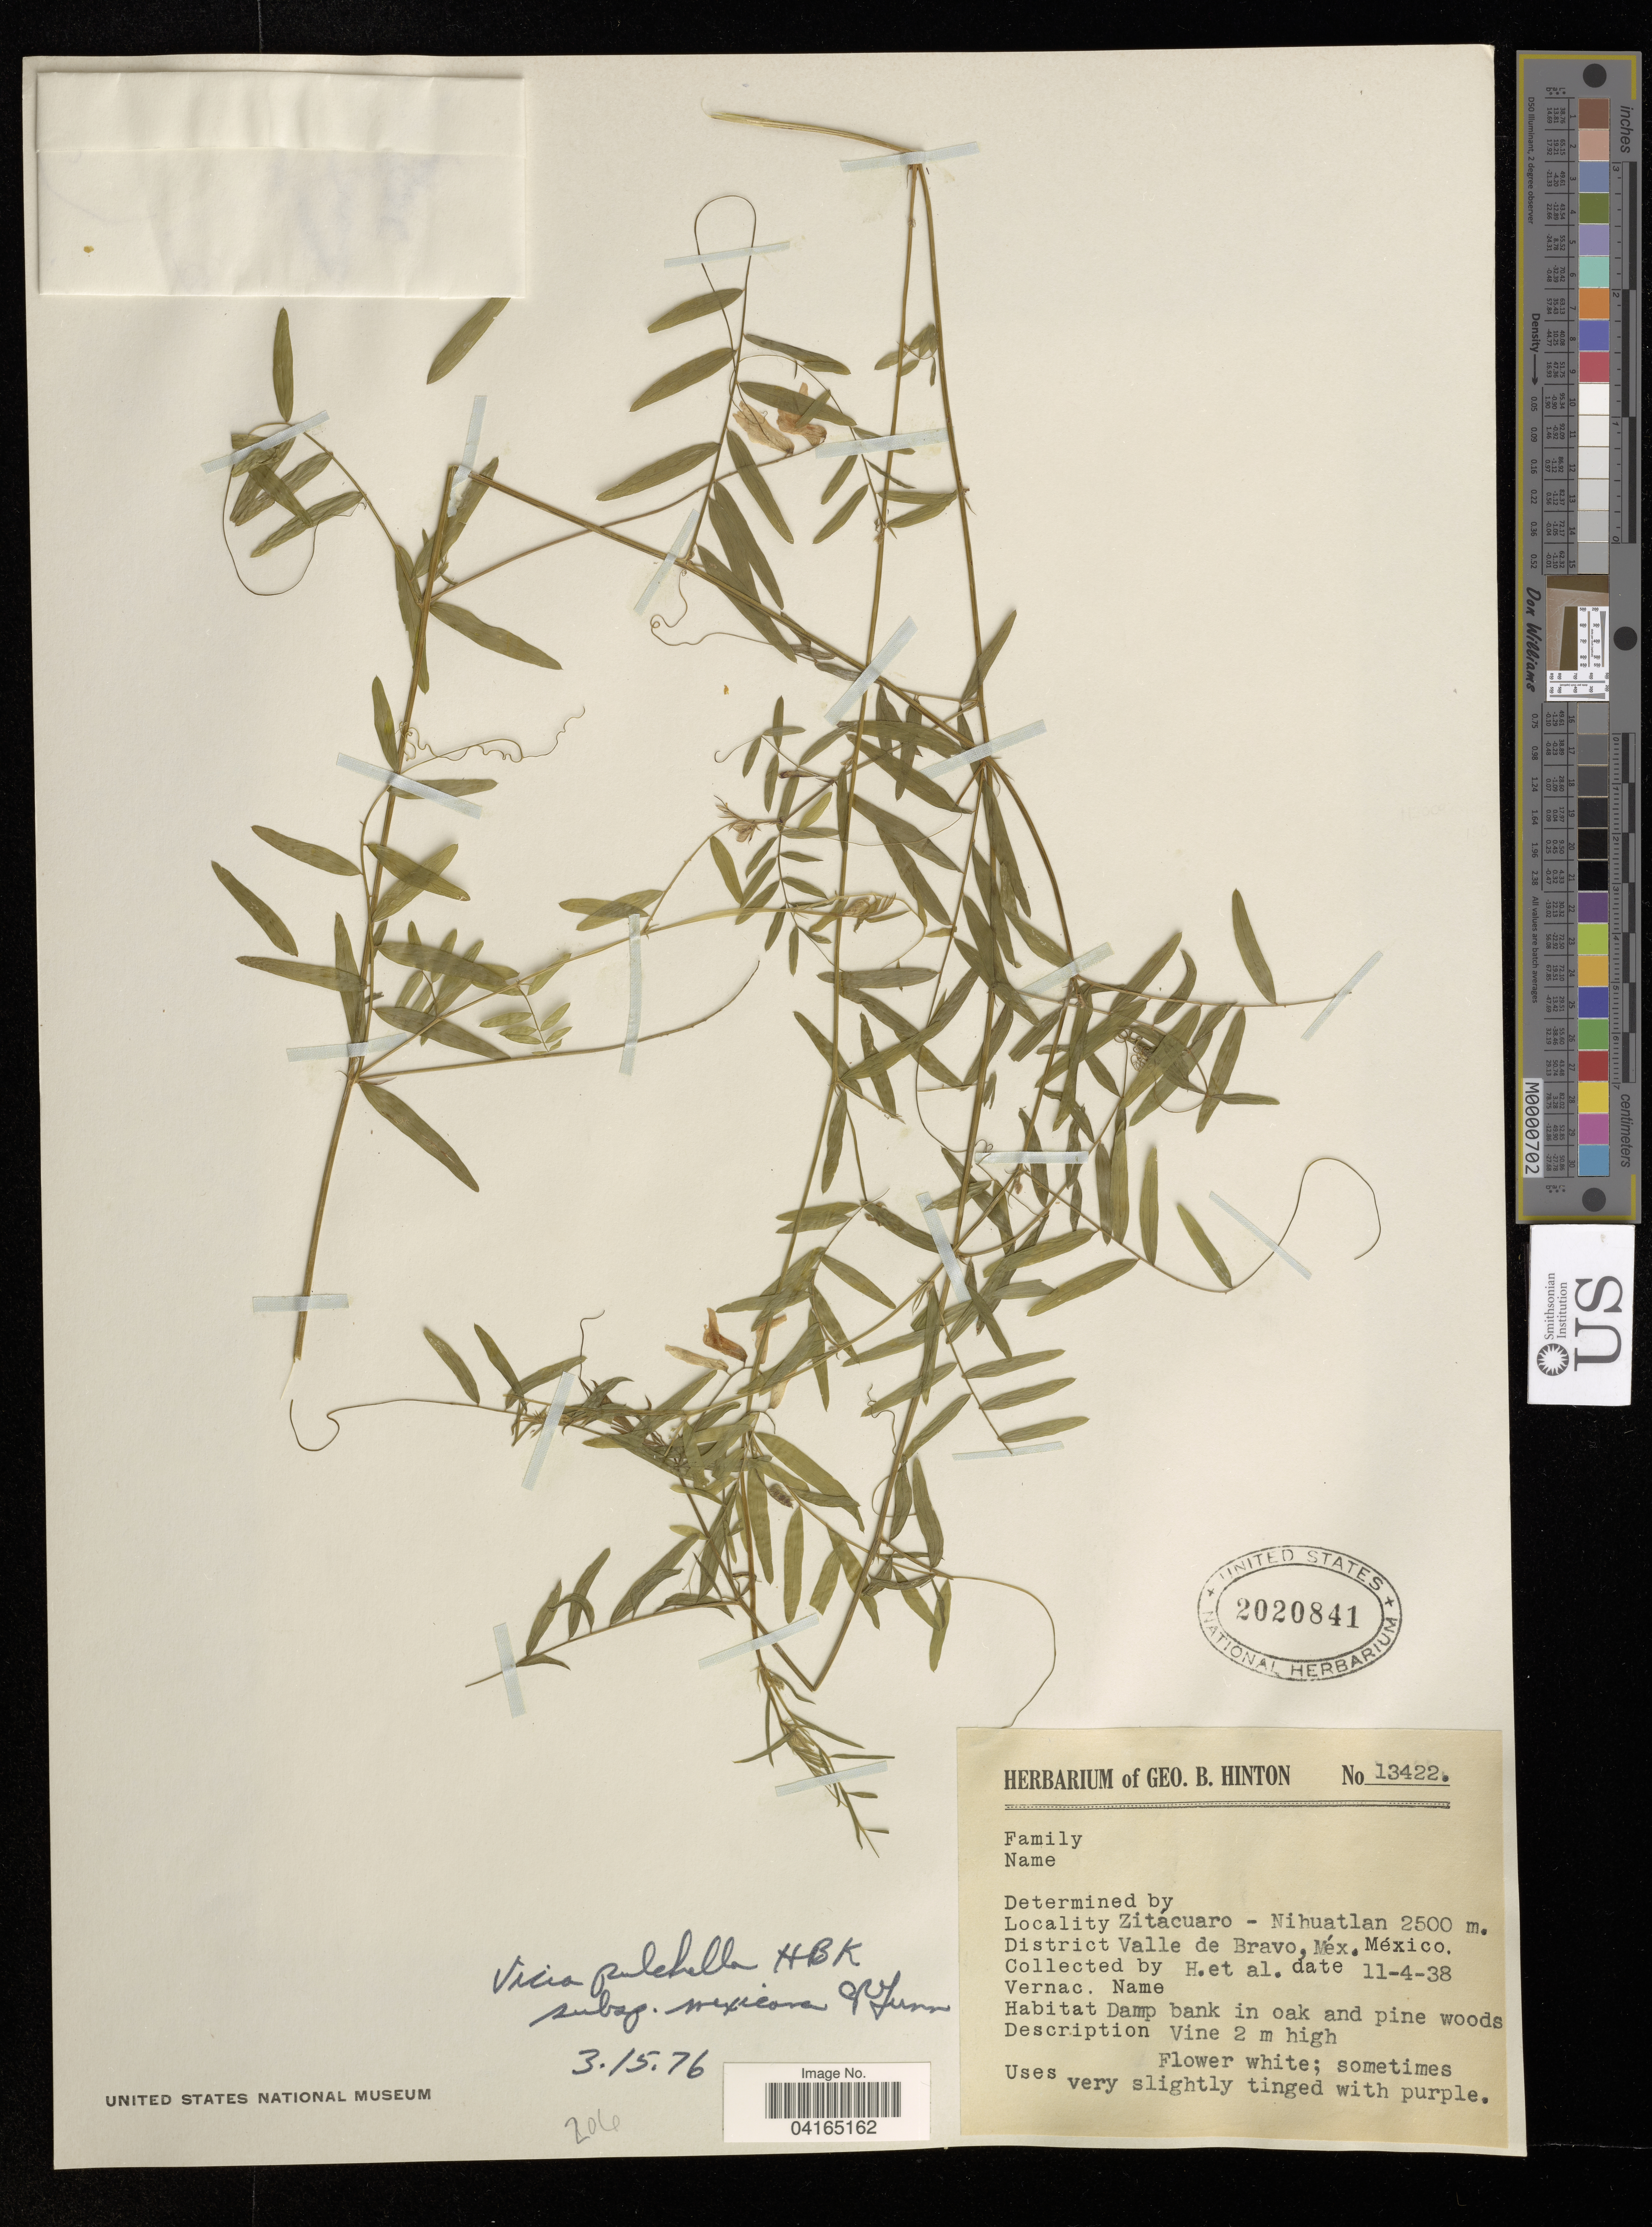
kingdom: Plantae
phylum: Tracheophyta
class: Magnoliopsida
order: Fabales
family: Fabaceae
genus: Vicia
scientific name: Vicia pulchella subsp. mexicana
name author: (Hemsl.) C.R. Gunn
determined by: Hechenleitner, Paulina, RBG Edinburgh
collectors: G. B. Hinton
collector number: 13422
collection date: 1938-04-11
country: Mexico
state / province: México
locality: Zitacuaro - Nihuatlan. District Valle de Bravo.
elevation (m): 2500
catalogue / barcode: US 2020841